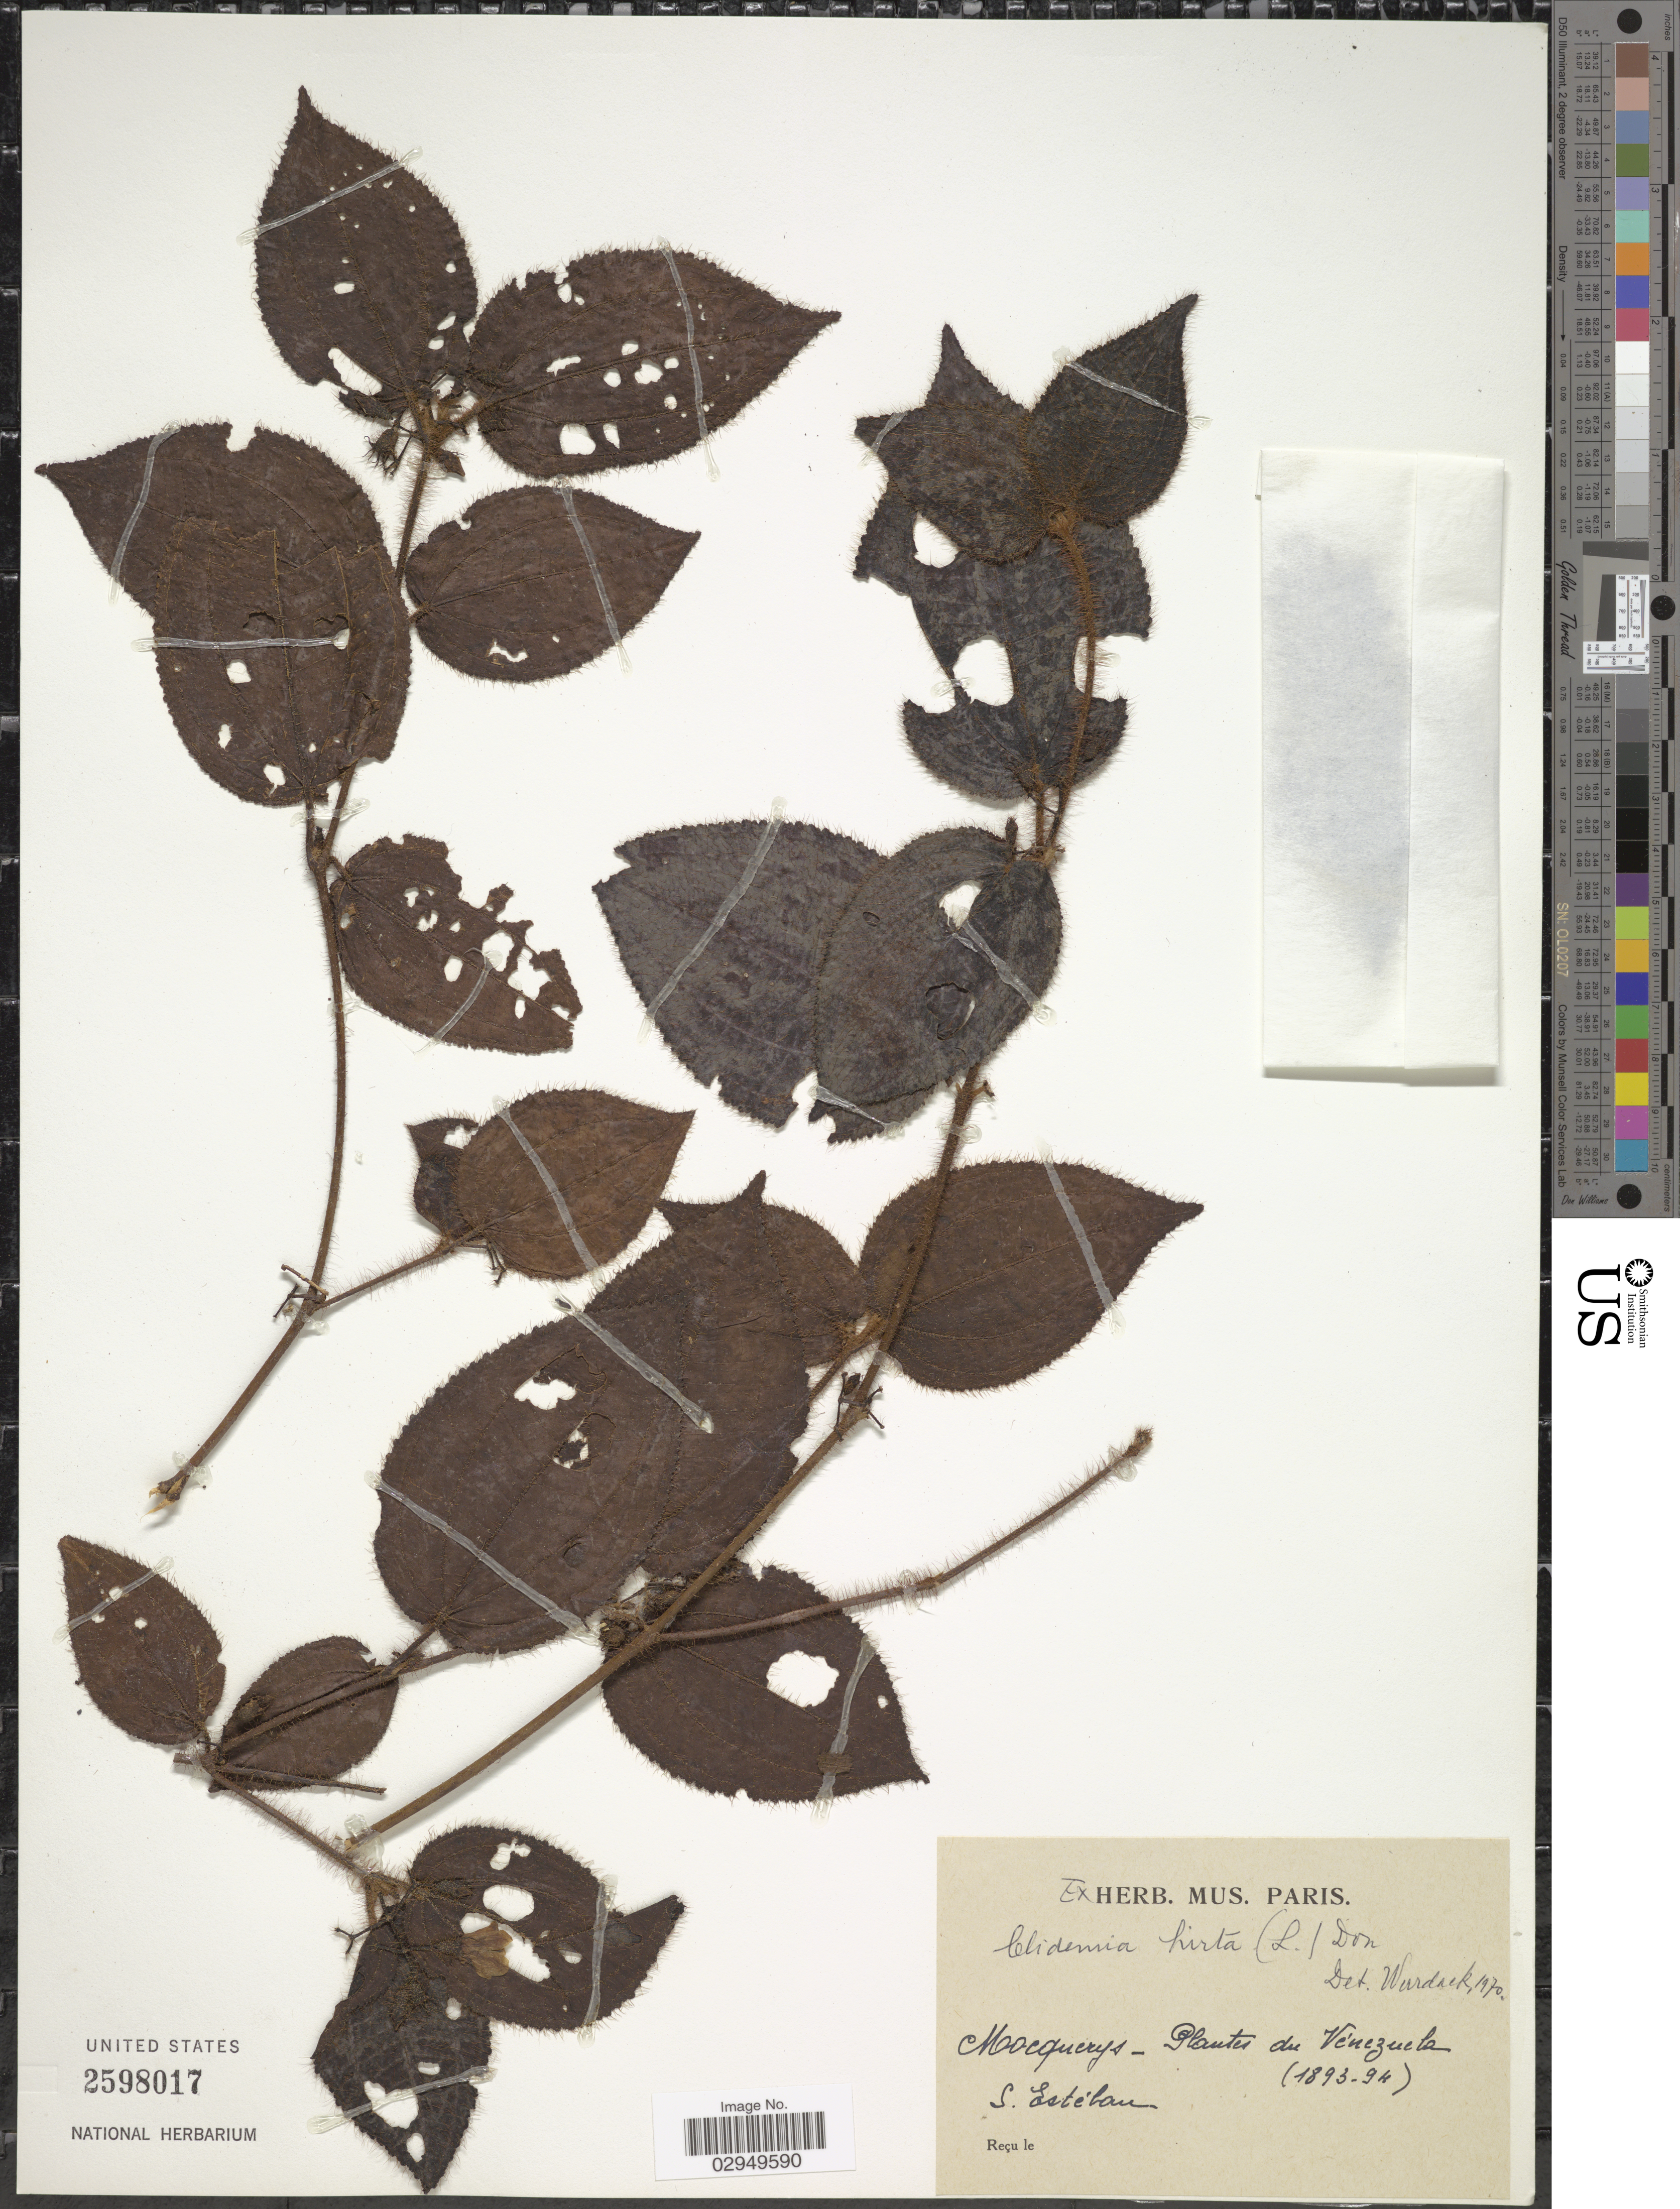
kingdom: Plantae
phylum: Tracheophyta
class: Magnoliopsida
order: Myrtales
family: Melastomataceae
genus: Clidemia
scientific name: Clidemia hirta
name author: (L.) D. Don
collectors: A. Mocquerys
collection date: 1893/1894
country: Venezuela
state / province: Carabobo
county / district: Puerto Cabello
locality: San Esteban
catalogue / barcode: US 2598017